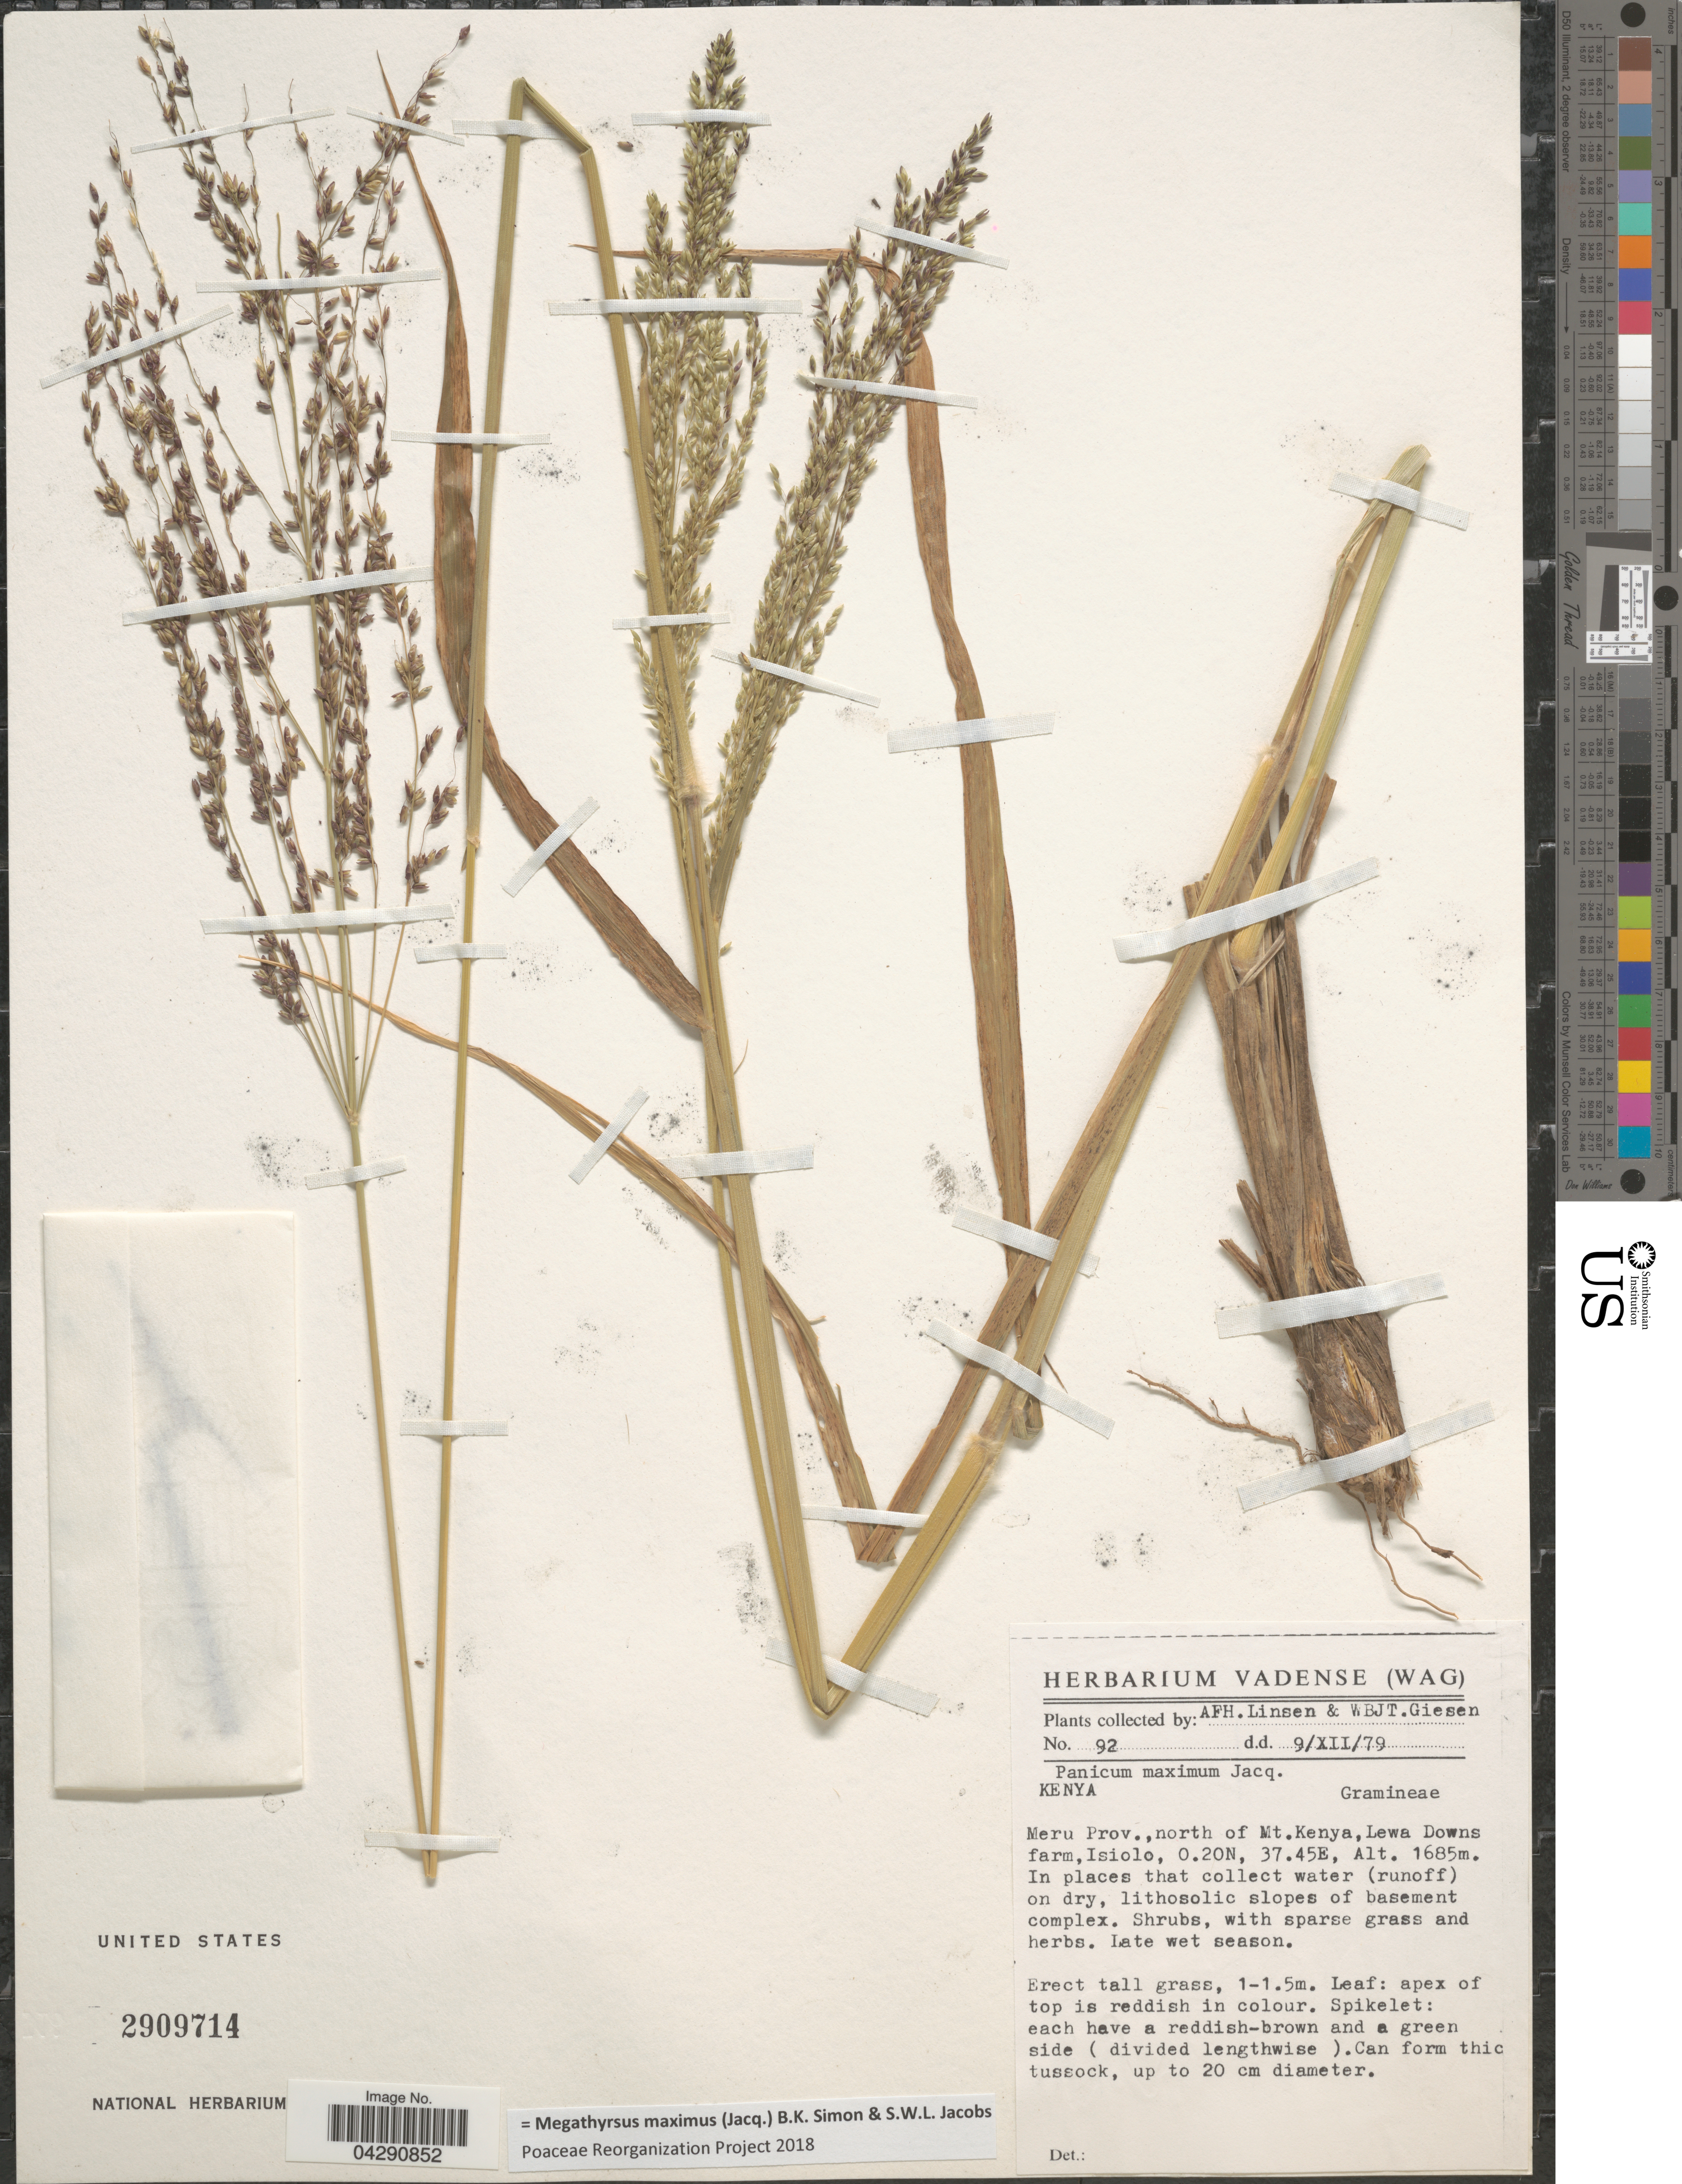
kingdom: Plantae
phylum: Tracheophyta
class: Liliopsida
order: Poales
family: Poaceae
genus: Megathyrsus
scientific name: Megathyrsus maximus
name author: (Jacq.) B.K. Simon & S.W.L. Jacobs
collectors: A. Linsen & W. Giesen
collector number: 92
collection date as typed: Transcribed d/m/y: 9/12/79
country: Kenya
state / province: Meru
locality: North of Mt. Kenya, Lewa Downs farm, Isiolo.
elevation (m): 1685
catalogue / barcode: US 2909714